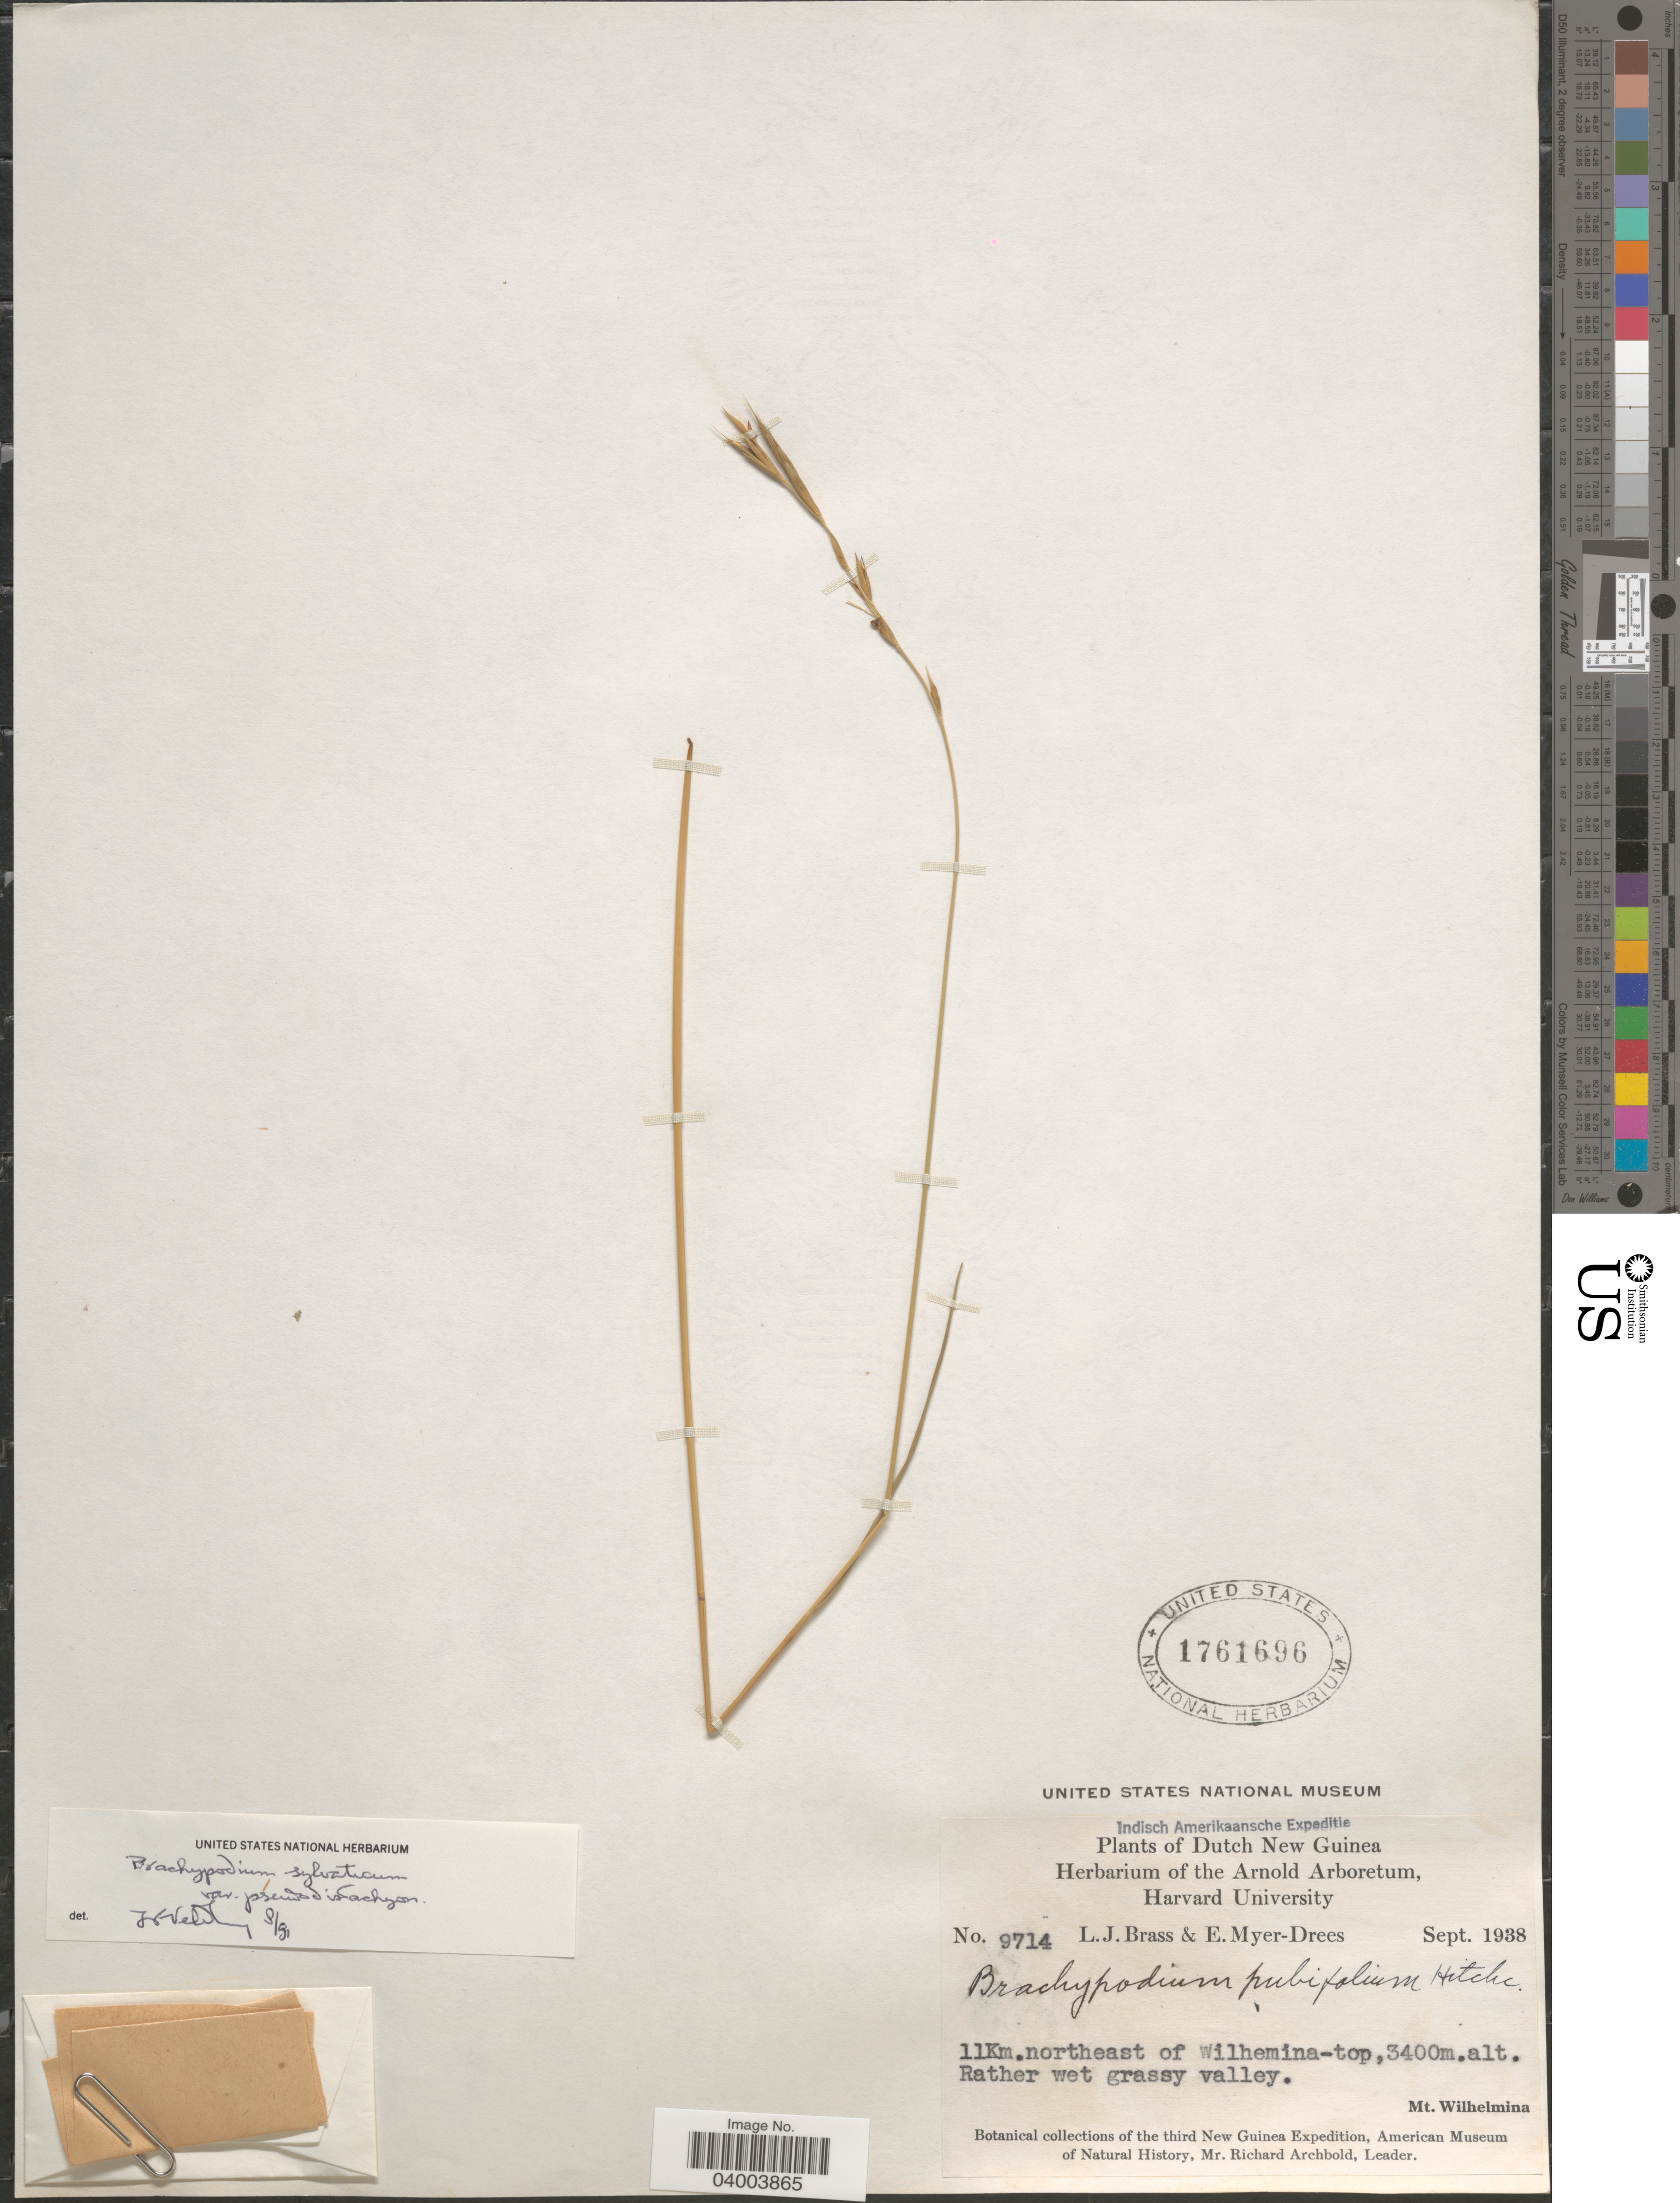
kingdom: Plantae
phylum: Tracheophyta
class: Liliopsida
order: Poales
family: Poaceae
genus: Brachypodium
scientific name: Brachypodium sylvaticum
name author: (Huds.) P. Beauv.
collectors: L. J. Brass & E. Myer-Drees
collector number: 9714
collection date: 1938-09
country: Indonesia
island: New Guinea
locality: Dutch New Guinea. 11Km. northeast of Wilhemina-top. Mt. Wilhelmina.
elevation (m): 3400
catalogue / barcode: US 1761696